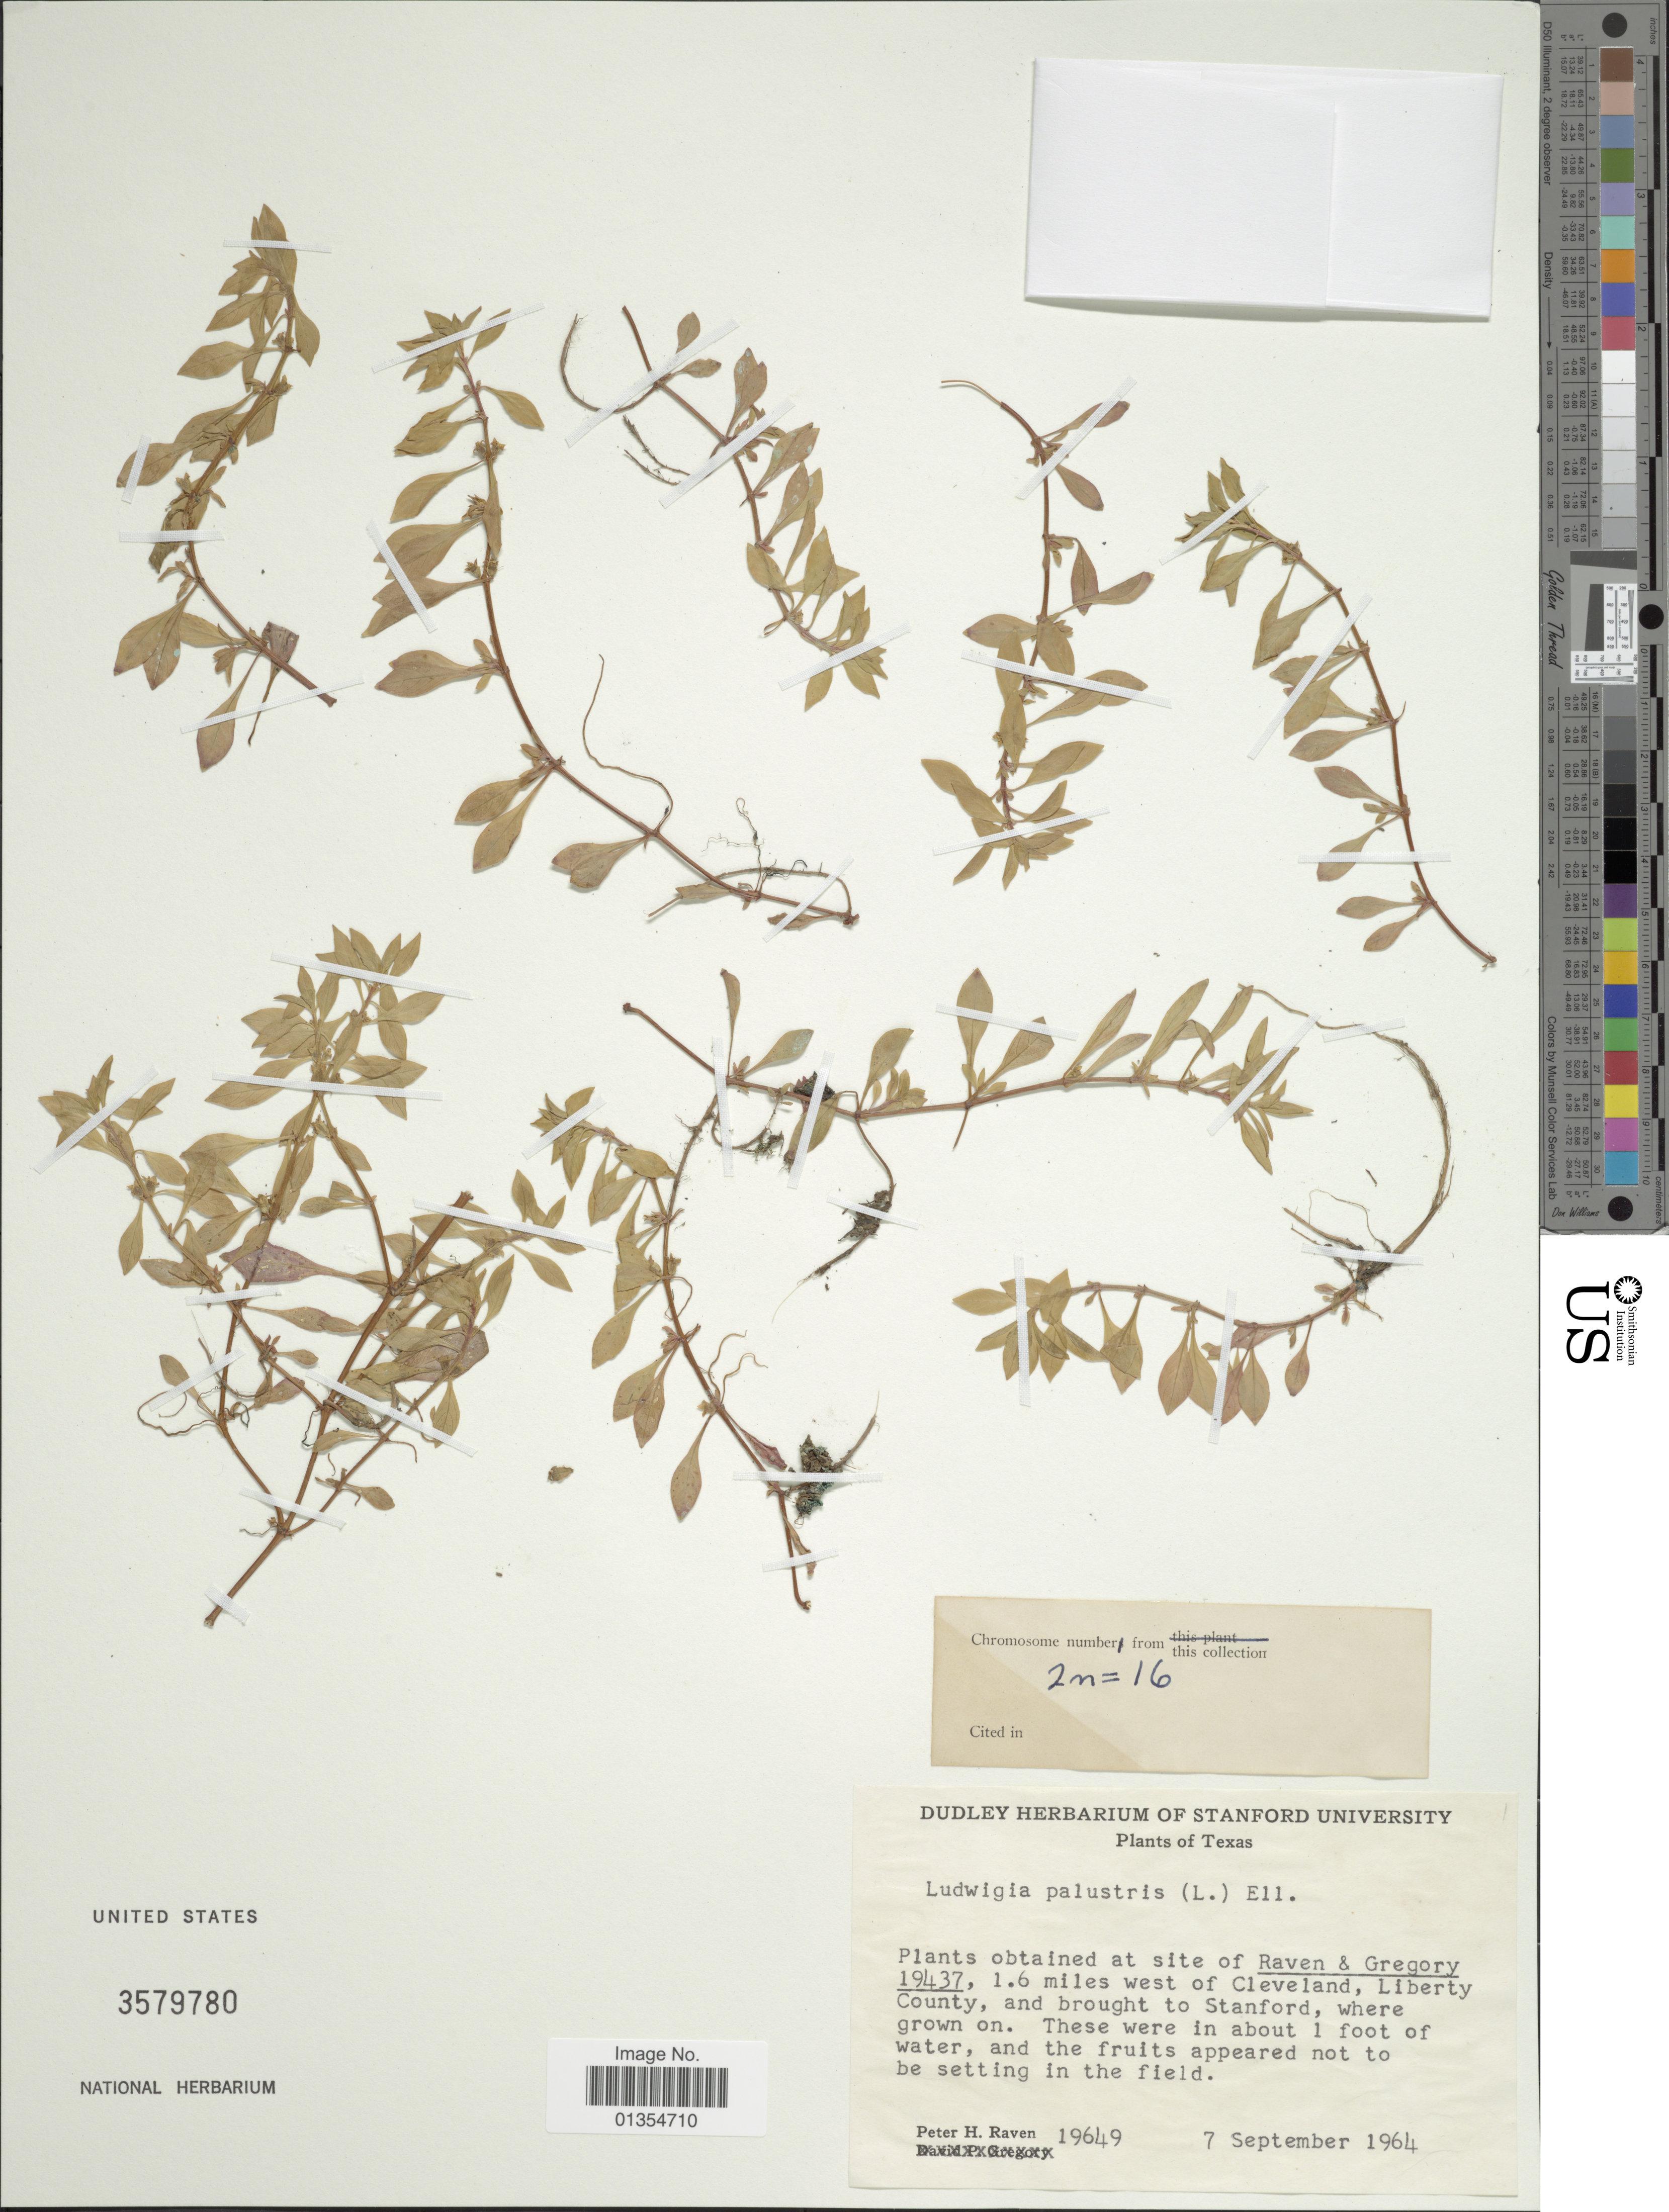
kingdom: Plantae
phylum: Tracheophyta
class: Magnoliopsida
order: Myrtales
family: Onagraceae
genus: Ludwigia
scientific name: Ludwigia palustris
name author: (L.) Elliott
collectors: P. Raven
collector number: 19649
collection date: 1964-09-07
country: United States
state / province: Texas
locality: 1.6 miles west of Cleveland, Liberty County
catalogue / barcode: US 3579780